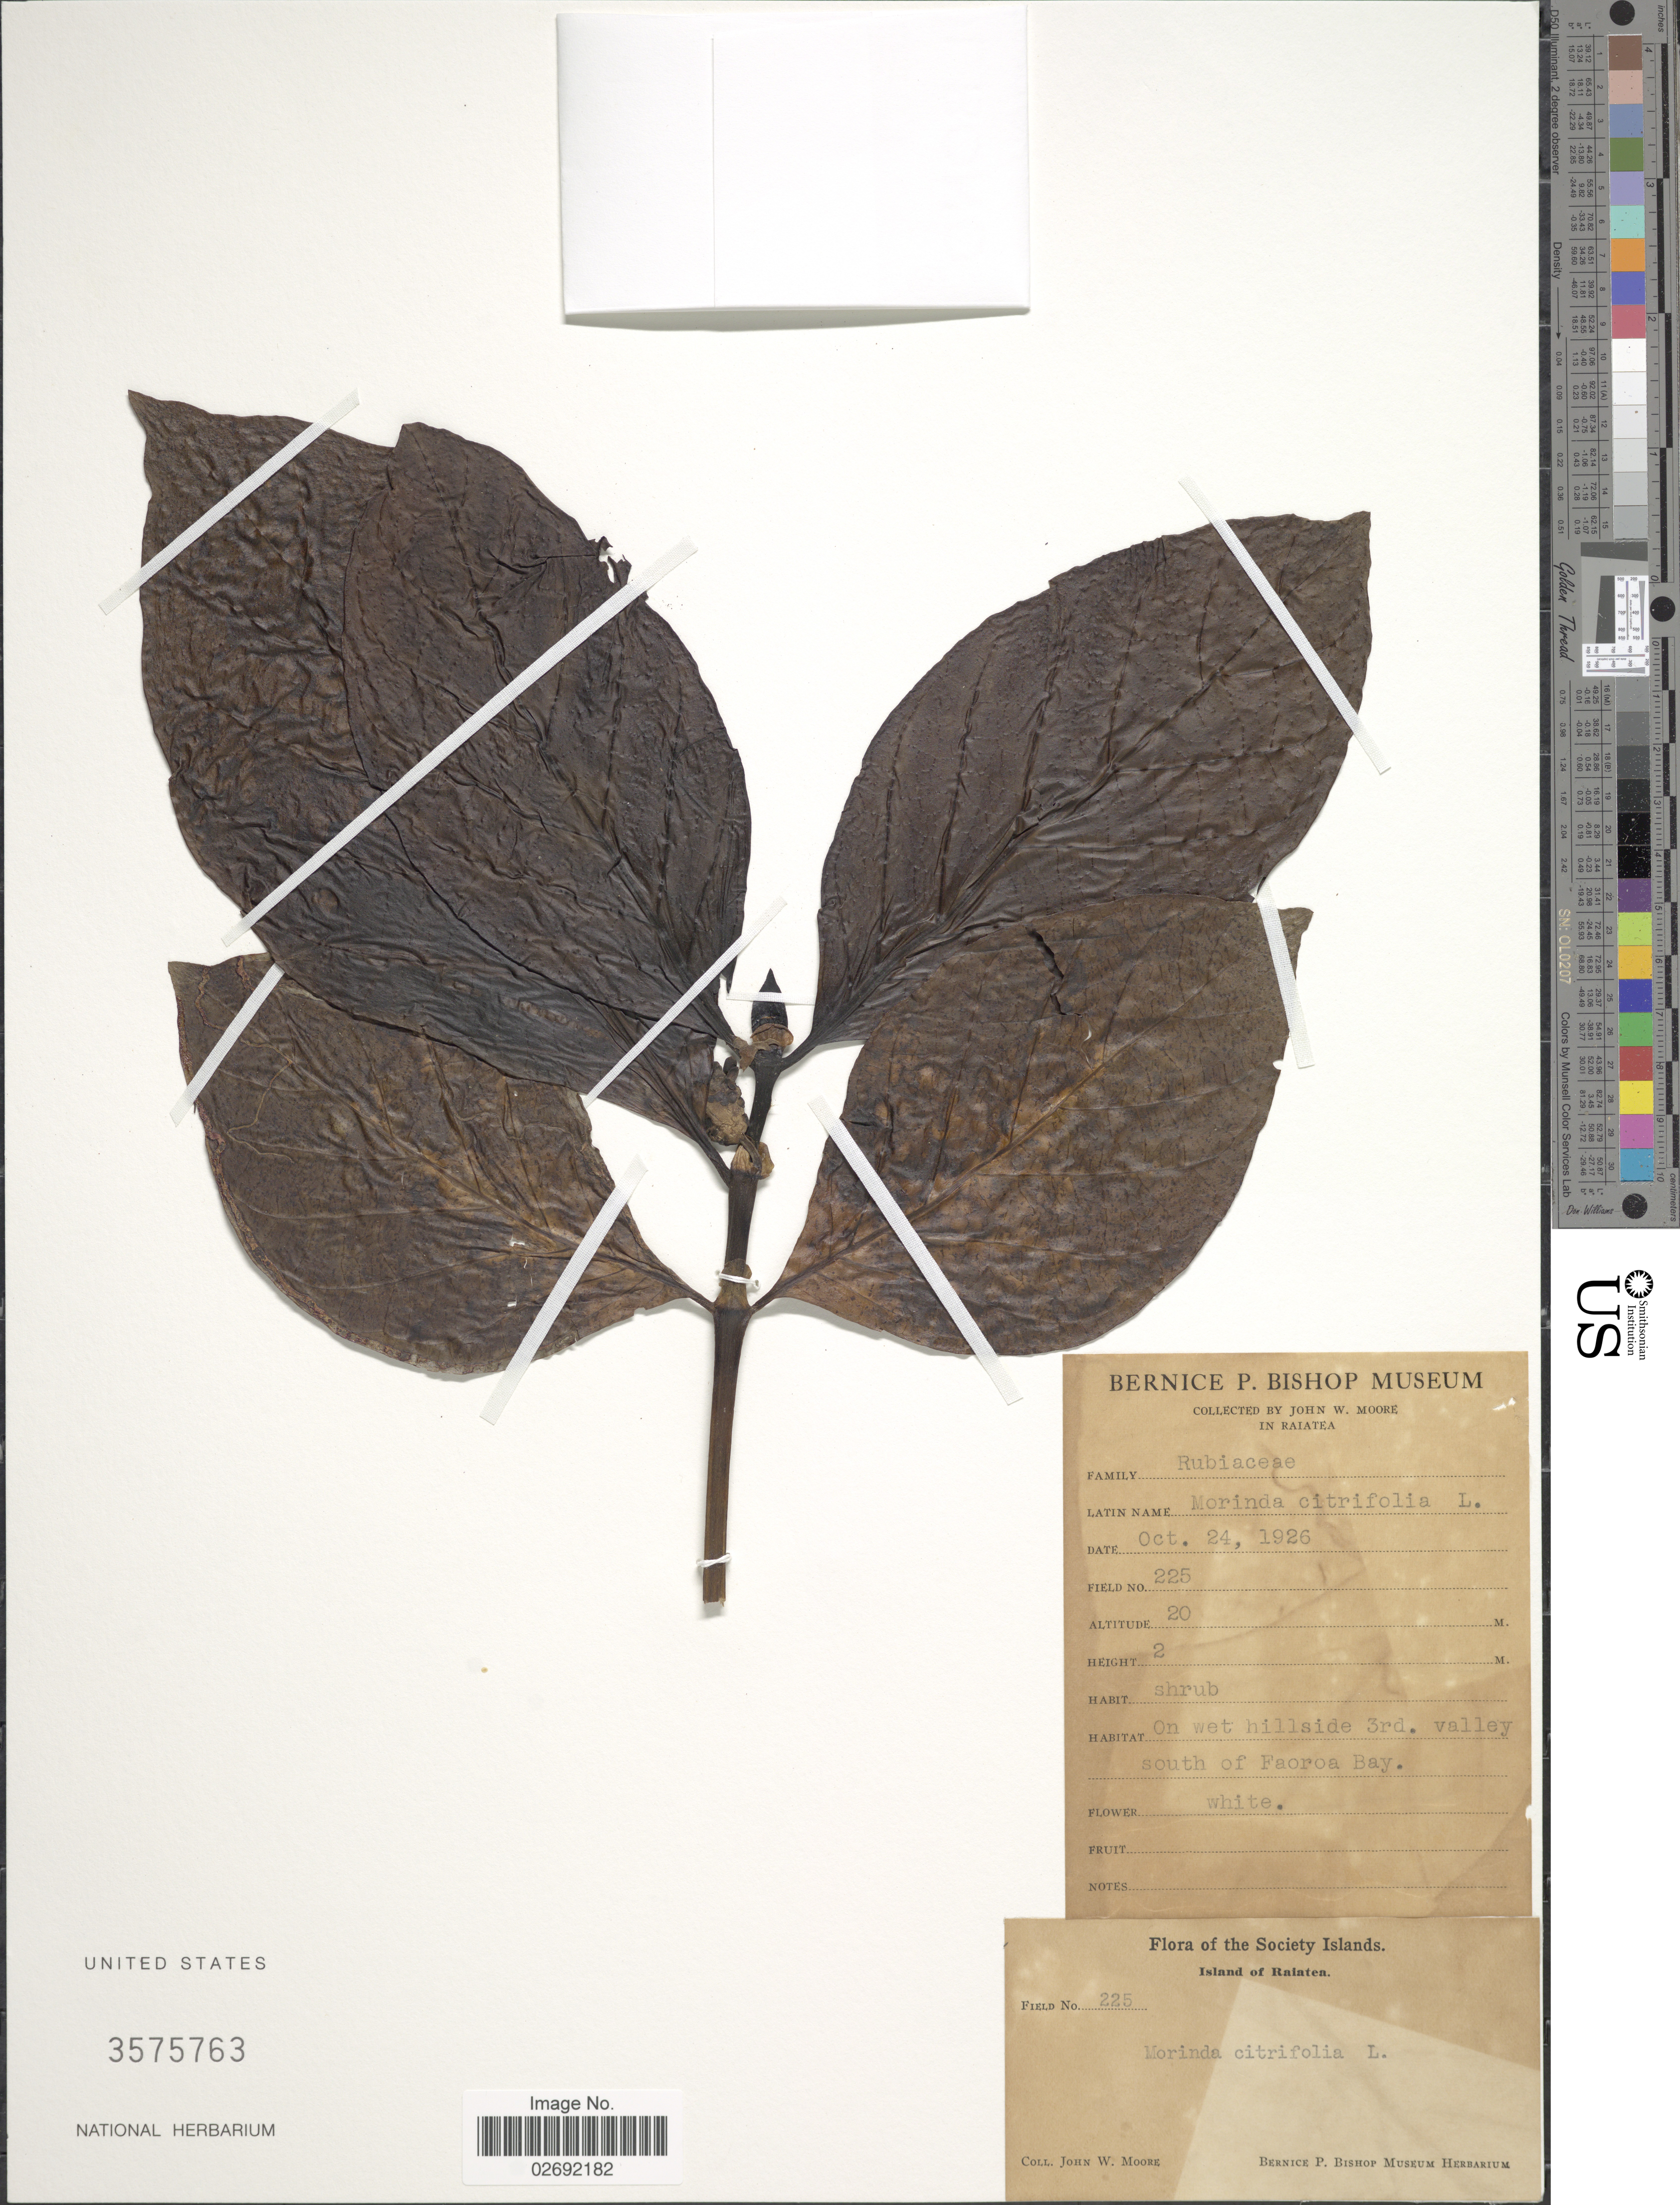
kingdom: Plantae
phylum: Tracheophyta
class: Magnoliopsida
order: Gentianales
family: Rubiaceae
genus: Morinda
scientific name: Morinda citrifolia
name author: L.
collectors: J. Moore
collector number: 225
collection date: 1926-10-24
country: French Polynesia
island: Raiatea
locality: The Society Islands, Island of Raiatea, On wet hillside 3rd valley south of Faoroa Bay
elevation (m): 20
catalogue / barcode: US 3575763